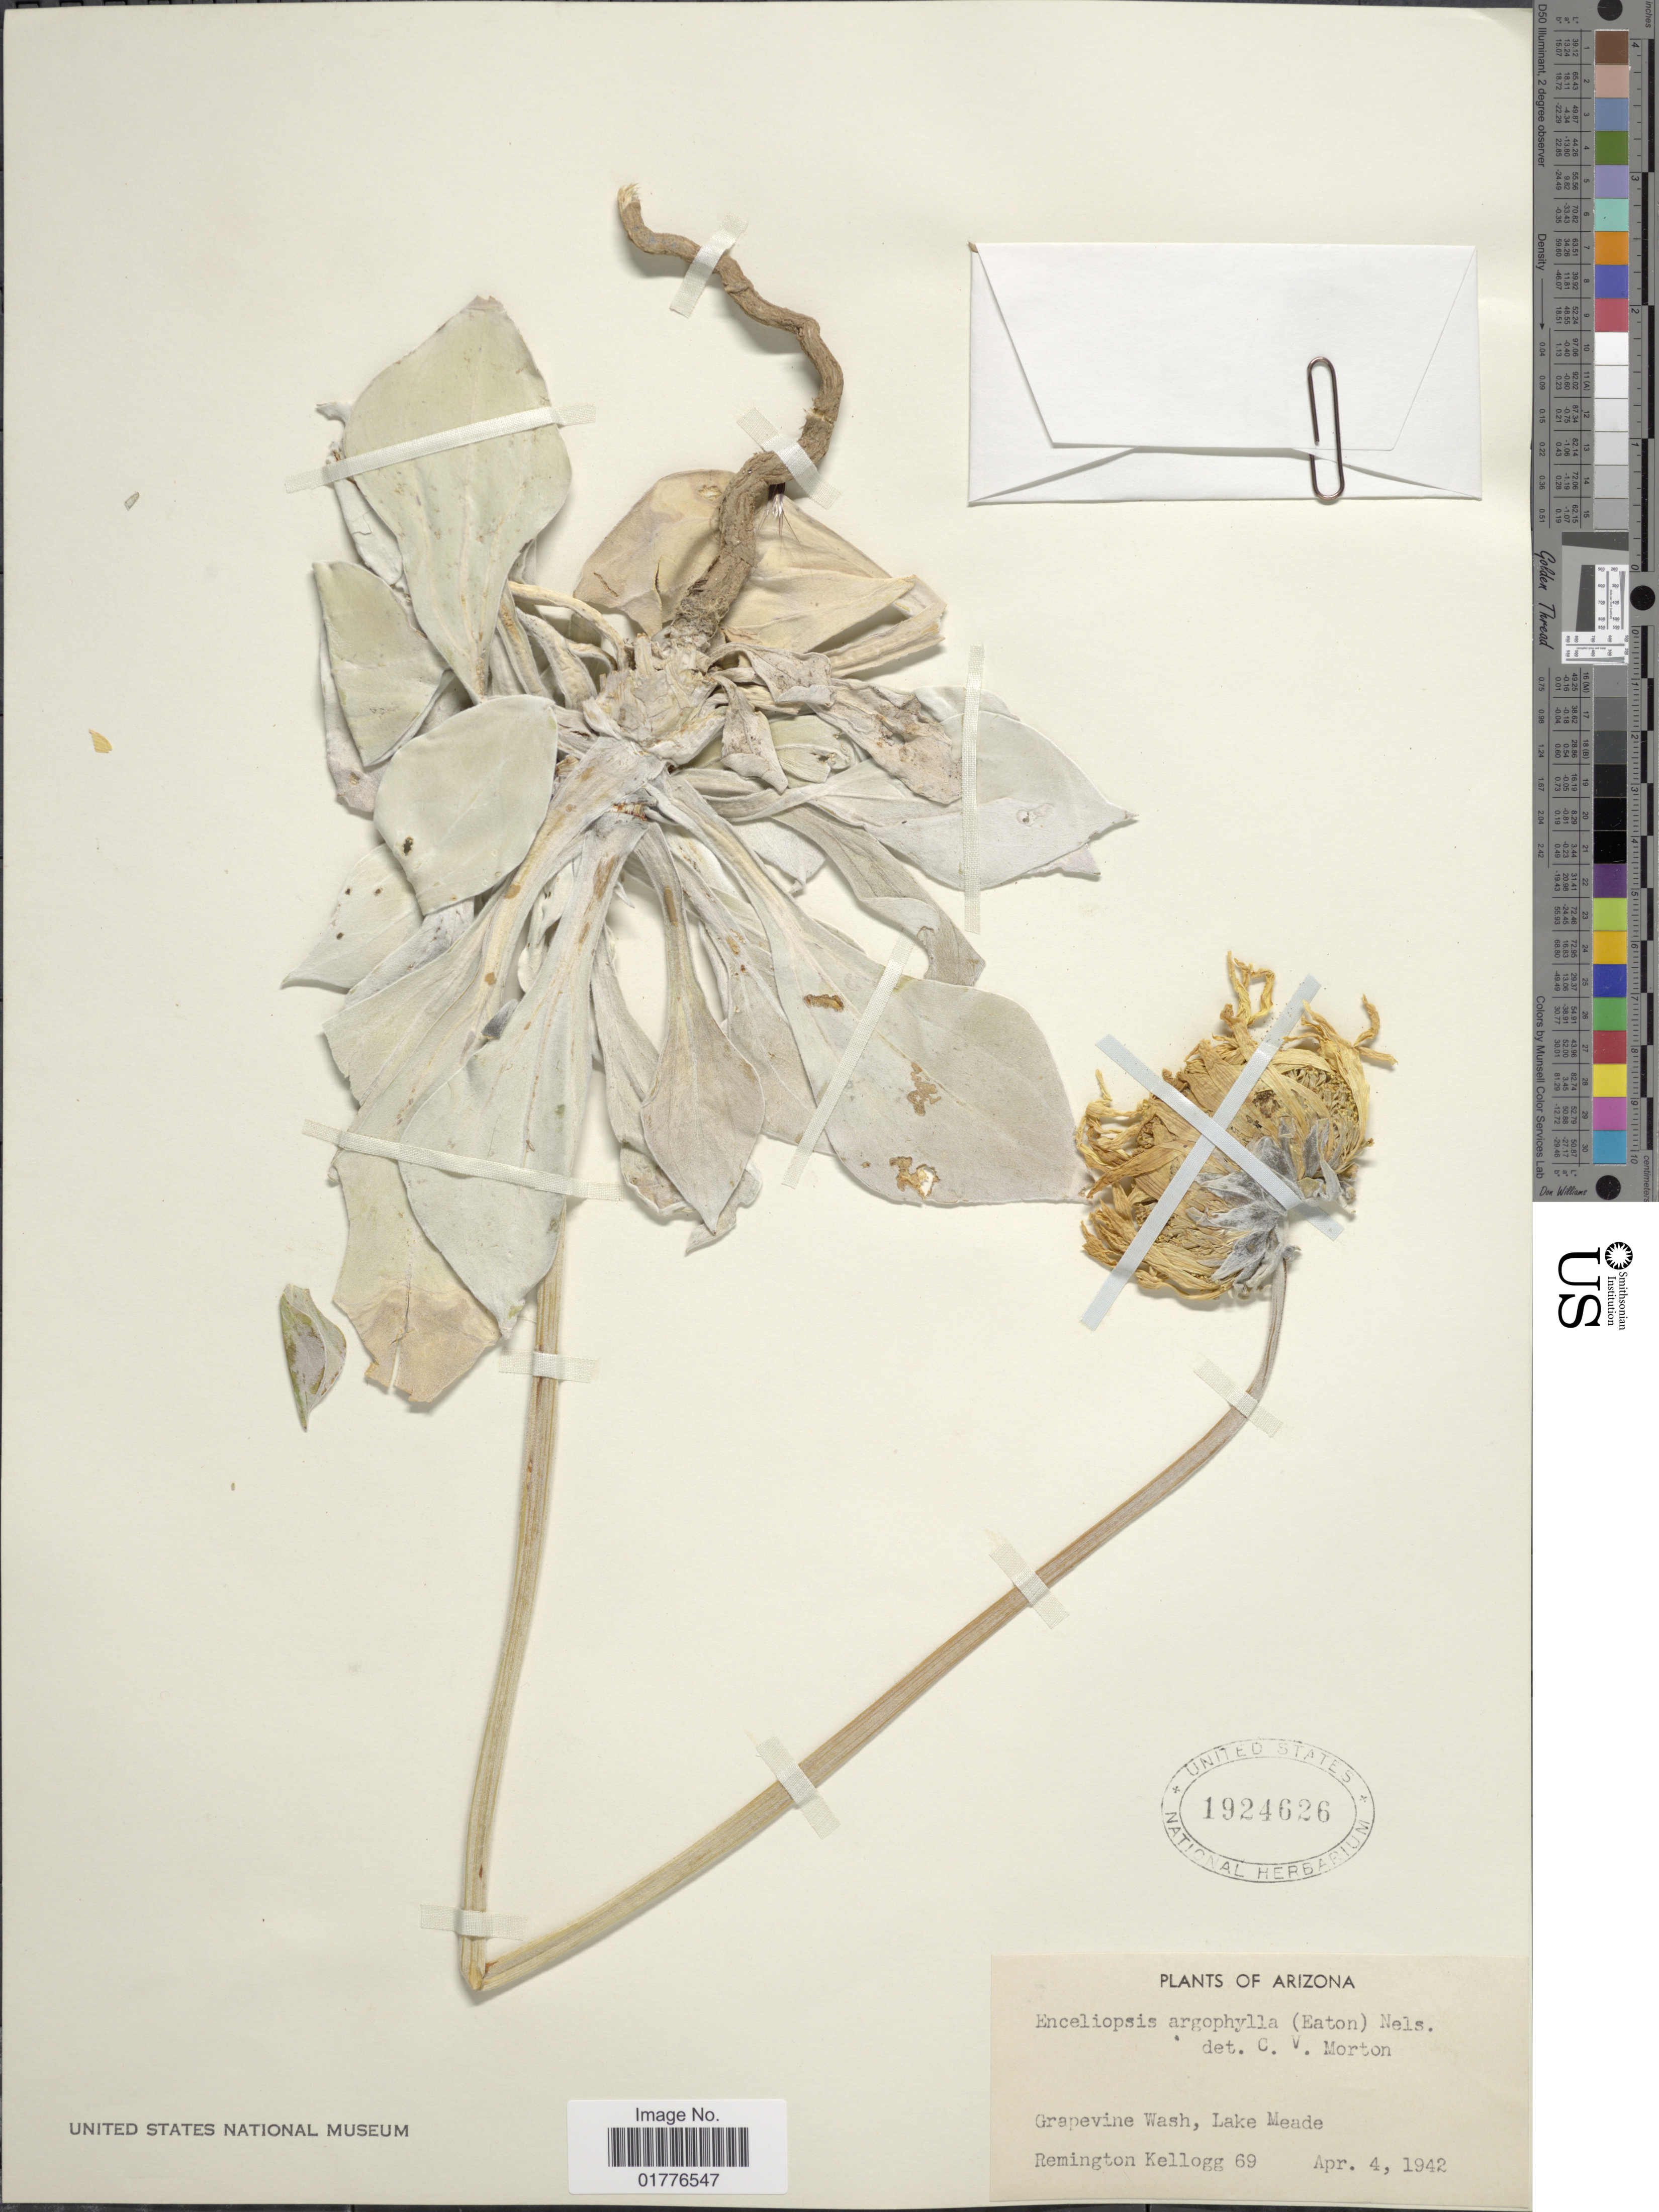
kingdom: Plantae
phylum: Tracheophyta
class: Magnoliopsida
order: Asterales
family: Asteraceae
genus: Enceliopsis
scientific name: Enceliopsis argophylla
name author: (D.C. Eaton) A. Nelson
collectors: R. Kellogg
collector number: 69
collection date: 1942-04-04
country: United States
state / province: Arizona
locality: Grapevine Wash, Lake Meade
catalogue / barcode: US 1924626